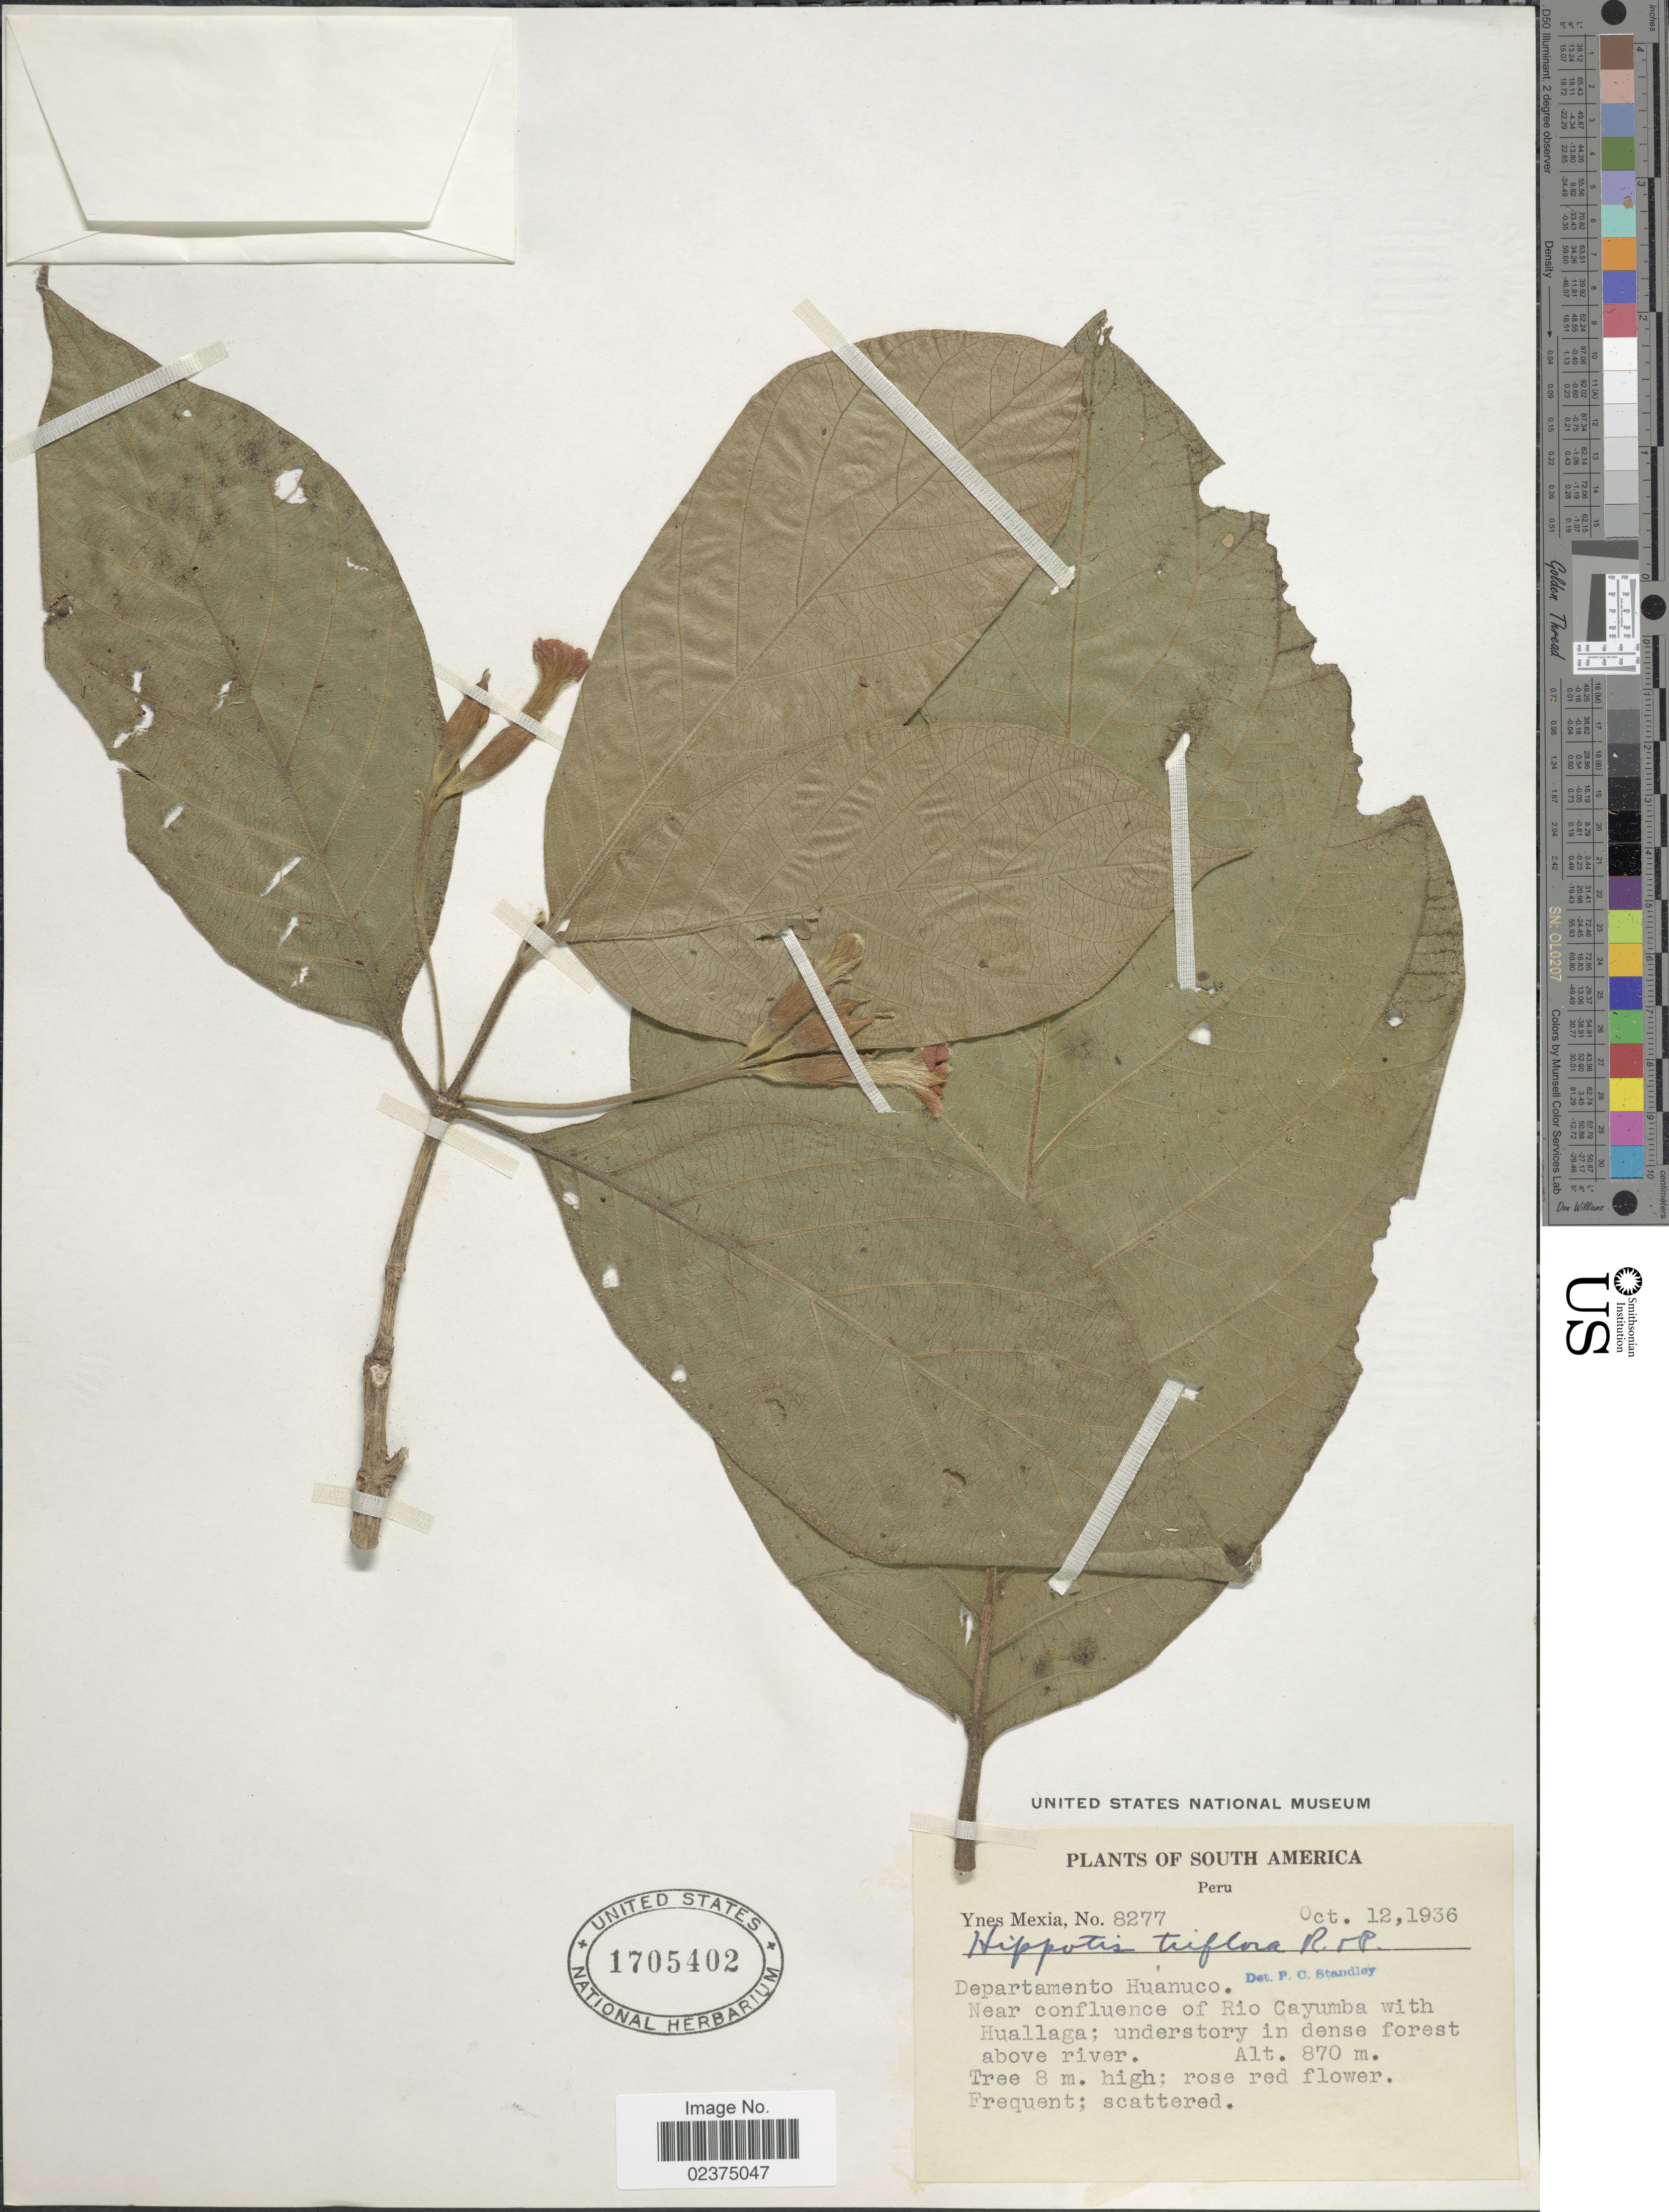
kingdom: Plantae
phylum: Tracheophyta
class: Magnoliopsida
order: Gentianales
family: Rubiaceae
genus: Hippotis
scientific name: Hippotis triflora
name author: Ruiz & Pav.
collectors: Y. Mexia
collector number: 8277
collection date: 1936-10-12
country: Peru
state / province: Huánuco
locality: Near confluence of Rio Cayumba with Huallaga; above river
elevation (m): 870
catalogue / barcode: US 1705402